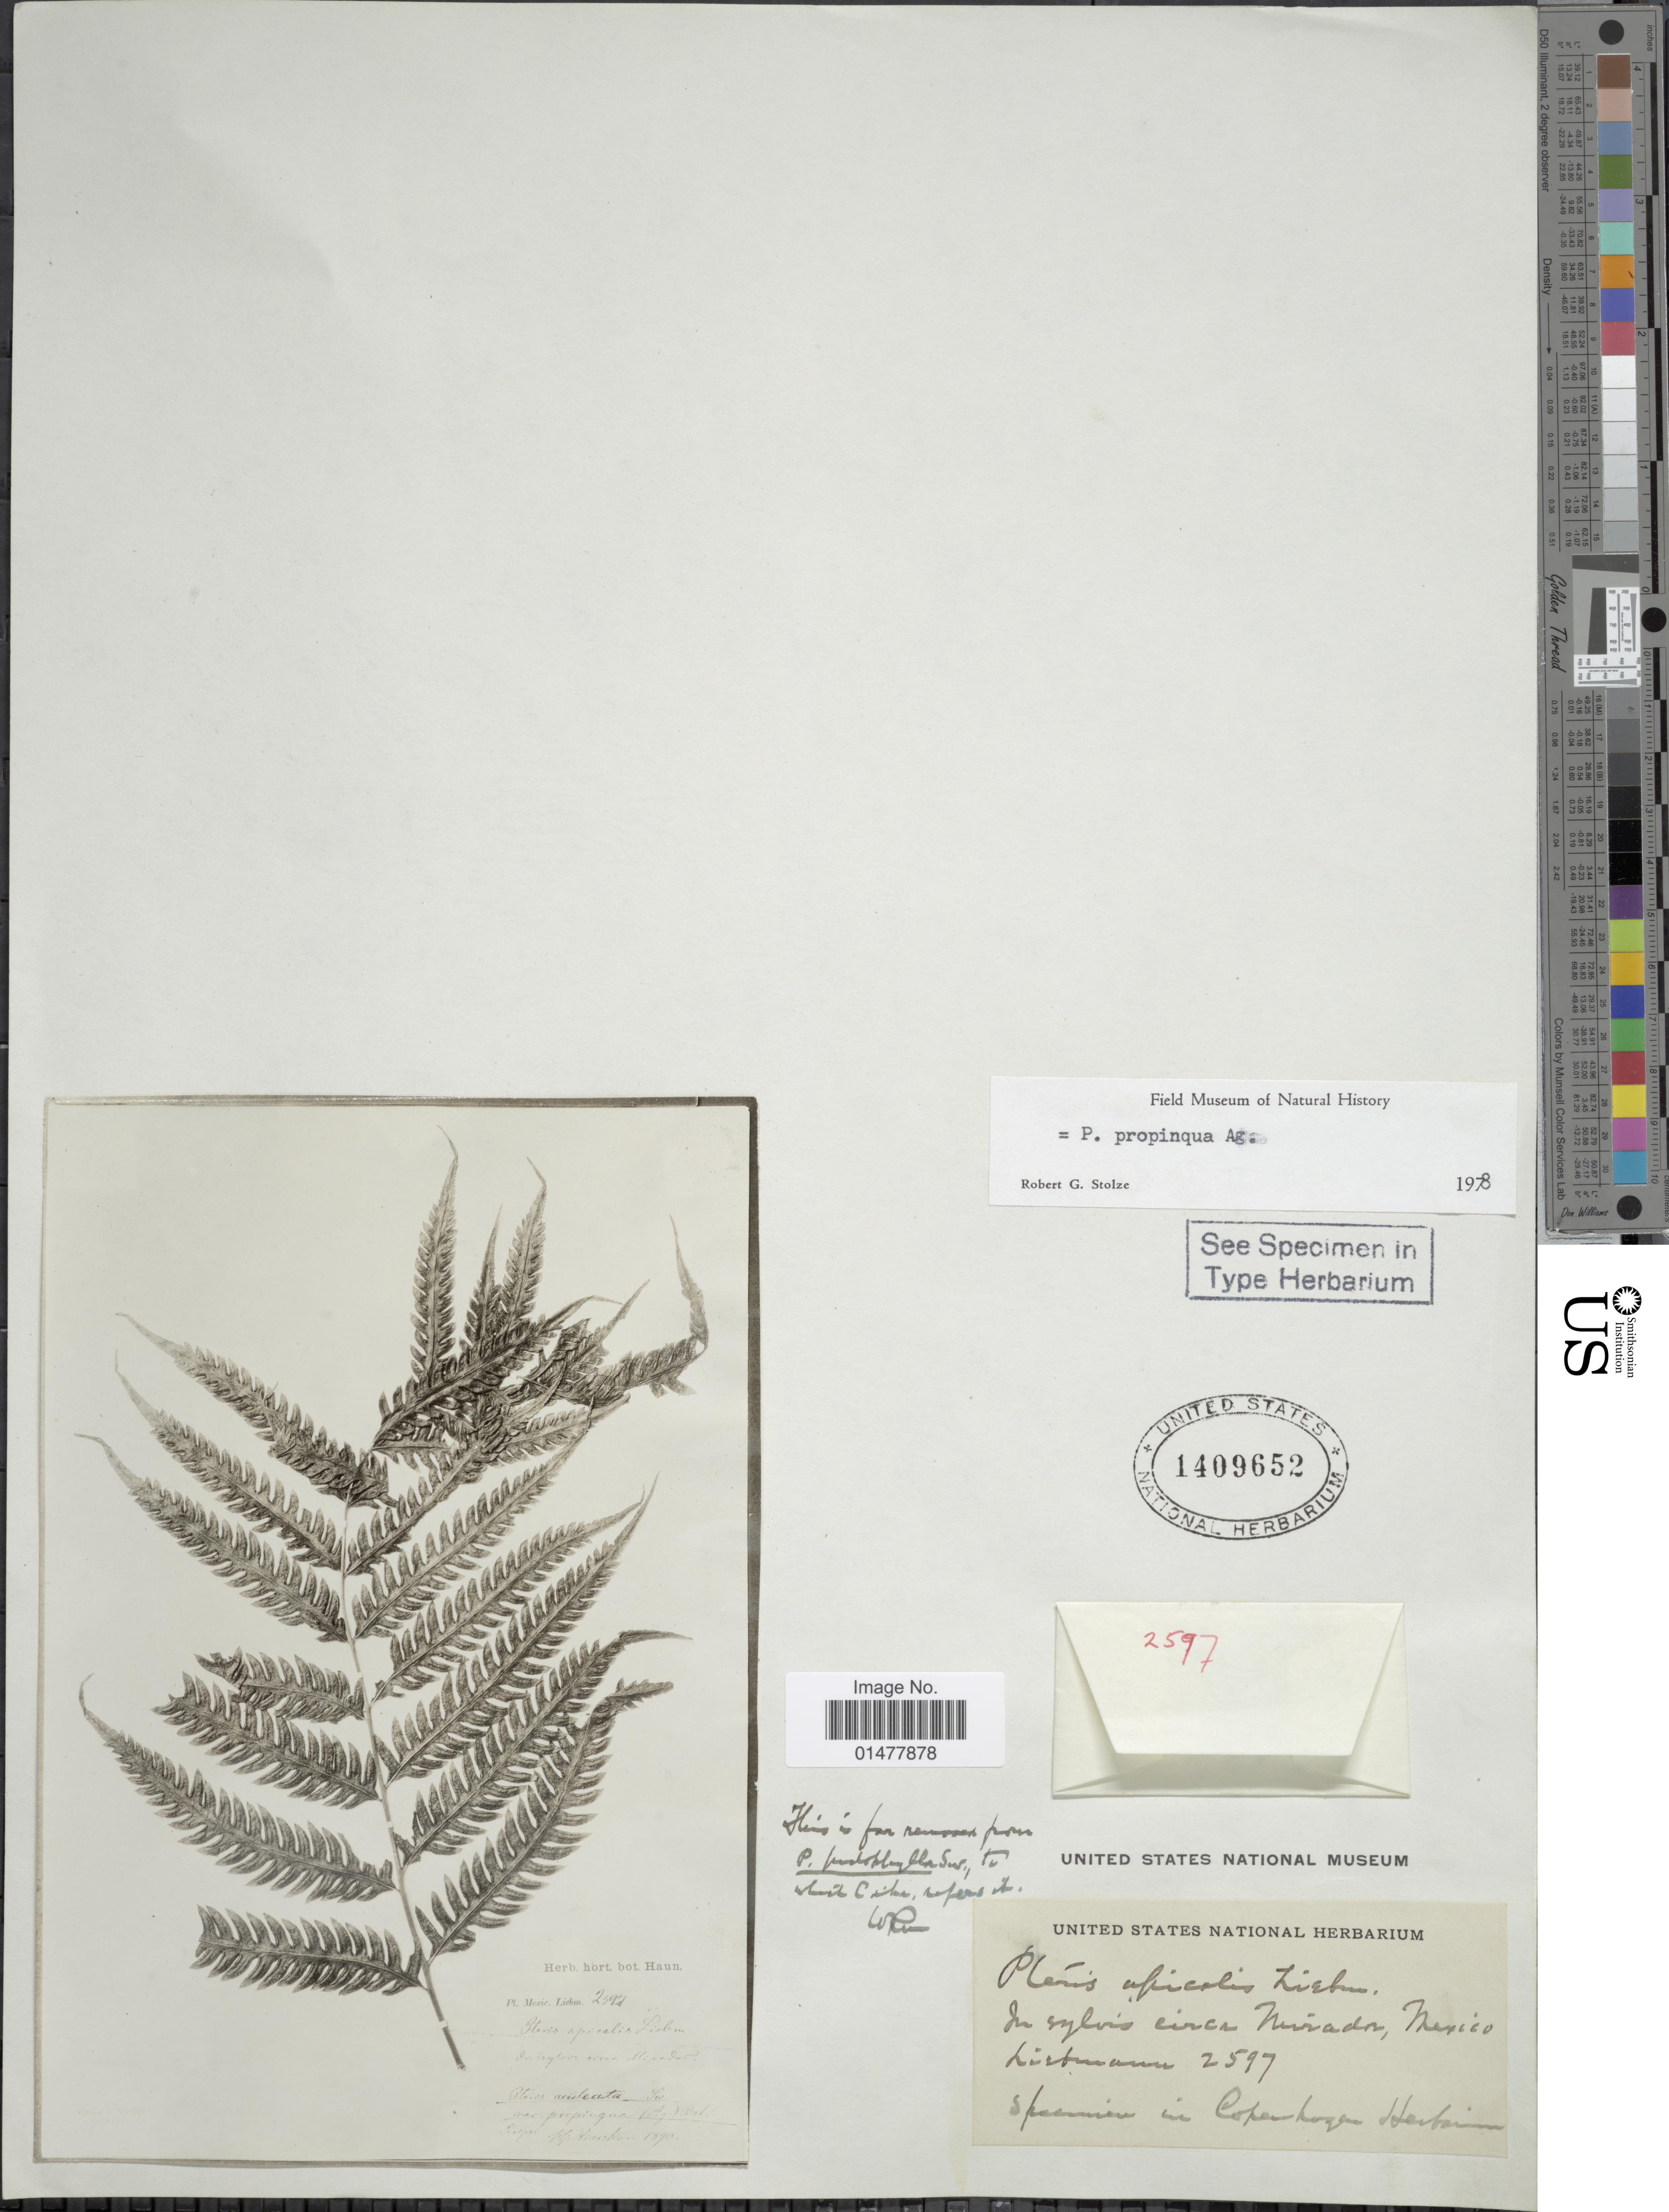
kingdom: Plantae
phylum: Tracheophyta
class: Polypodiopsida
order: Polypodiales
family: Pteridaceae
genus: Pteris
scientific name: Pteris orizabae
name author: M. Martens & Galeotti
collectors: Liebmann, --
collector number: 2597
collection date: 1890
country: Mexico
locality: In sylvis circa Mirador, Mexico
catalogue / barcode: US 1409652